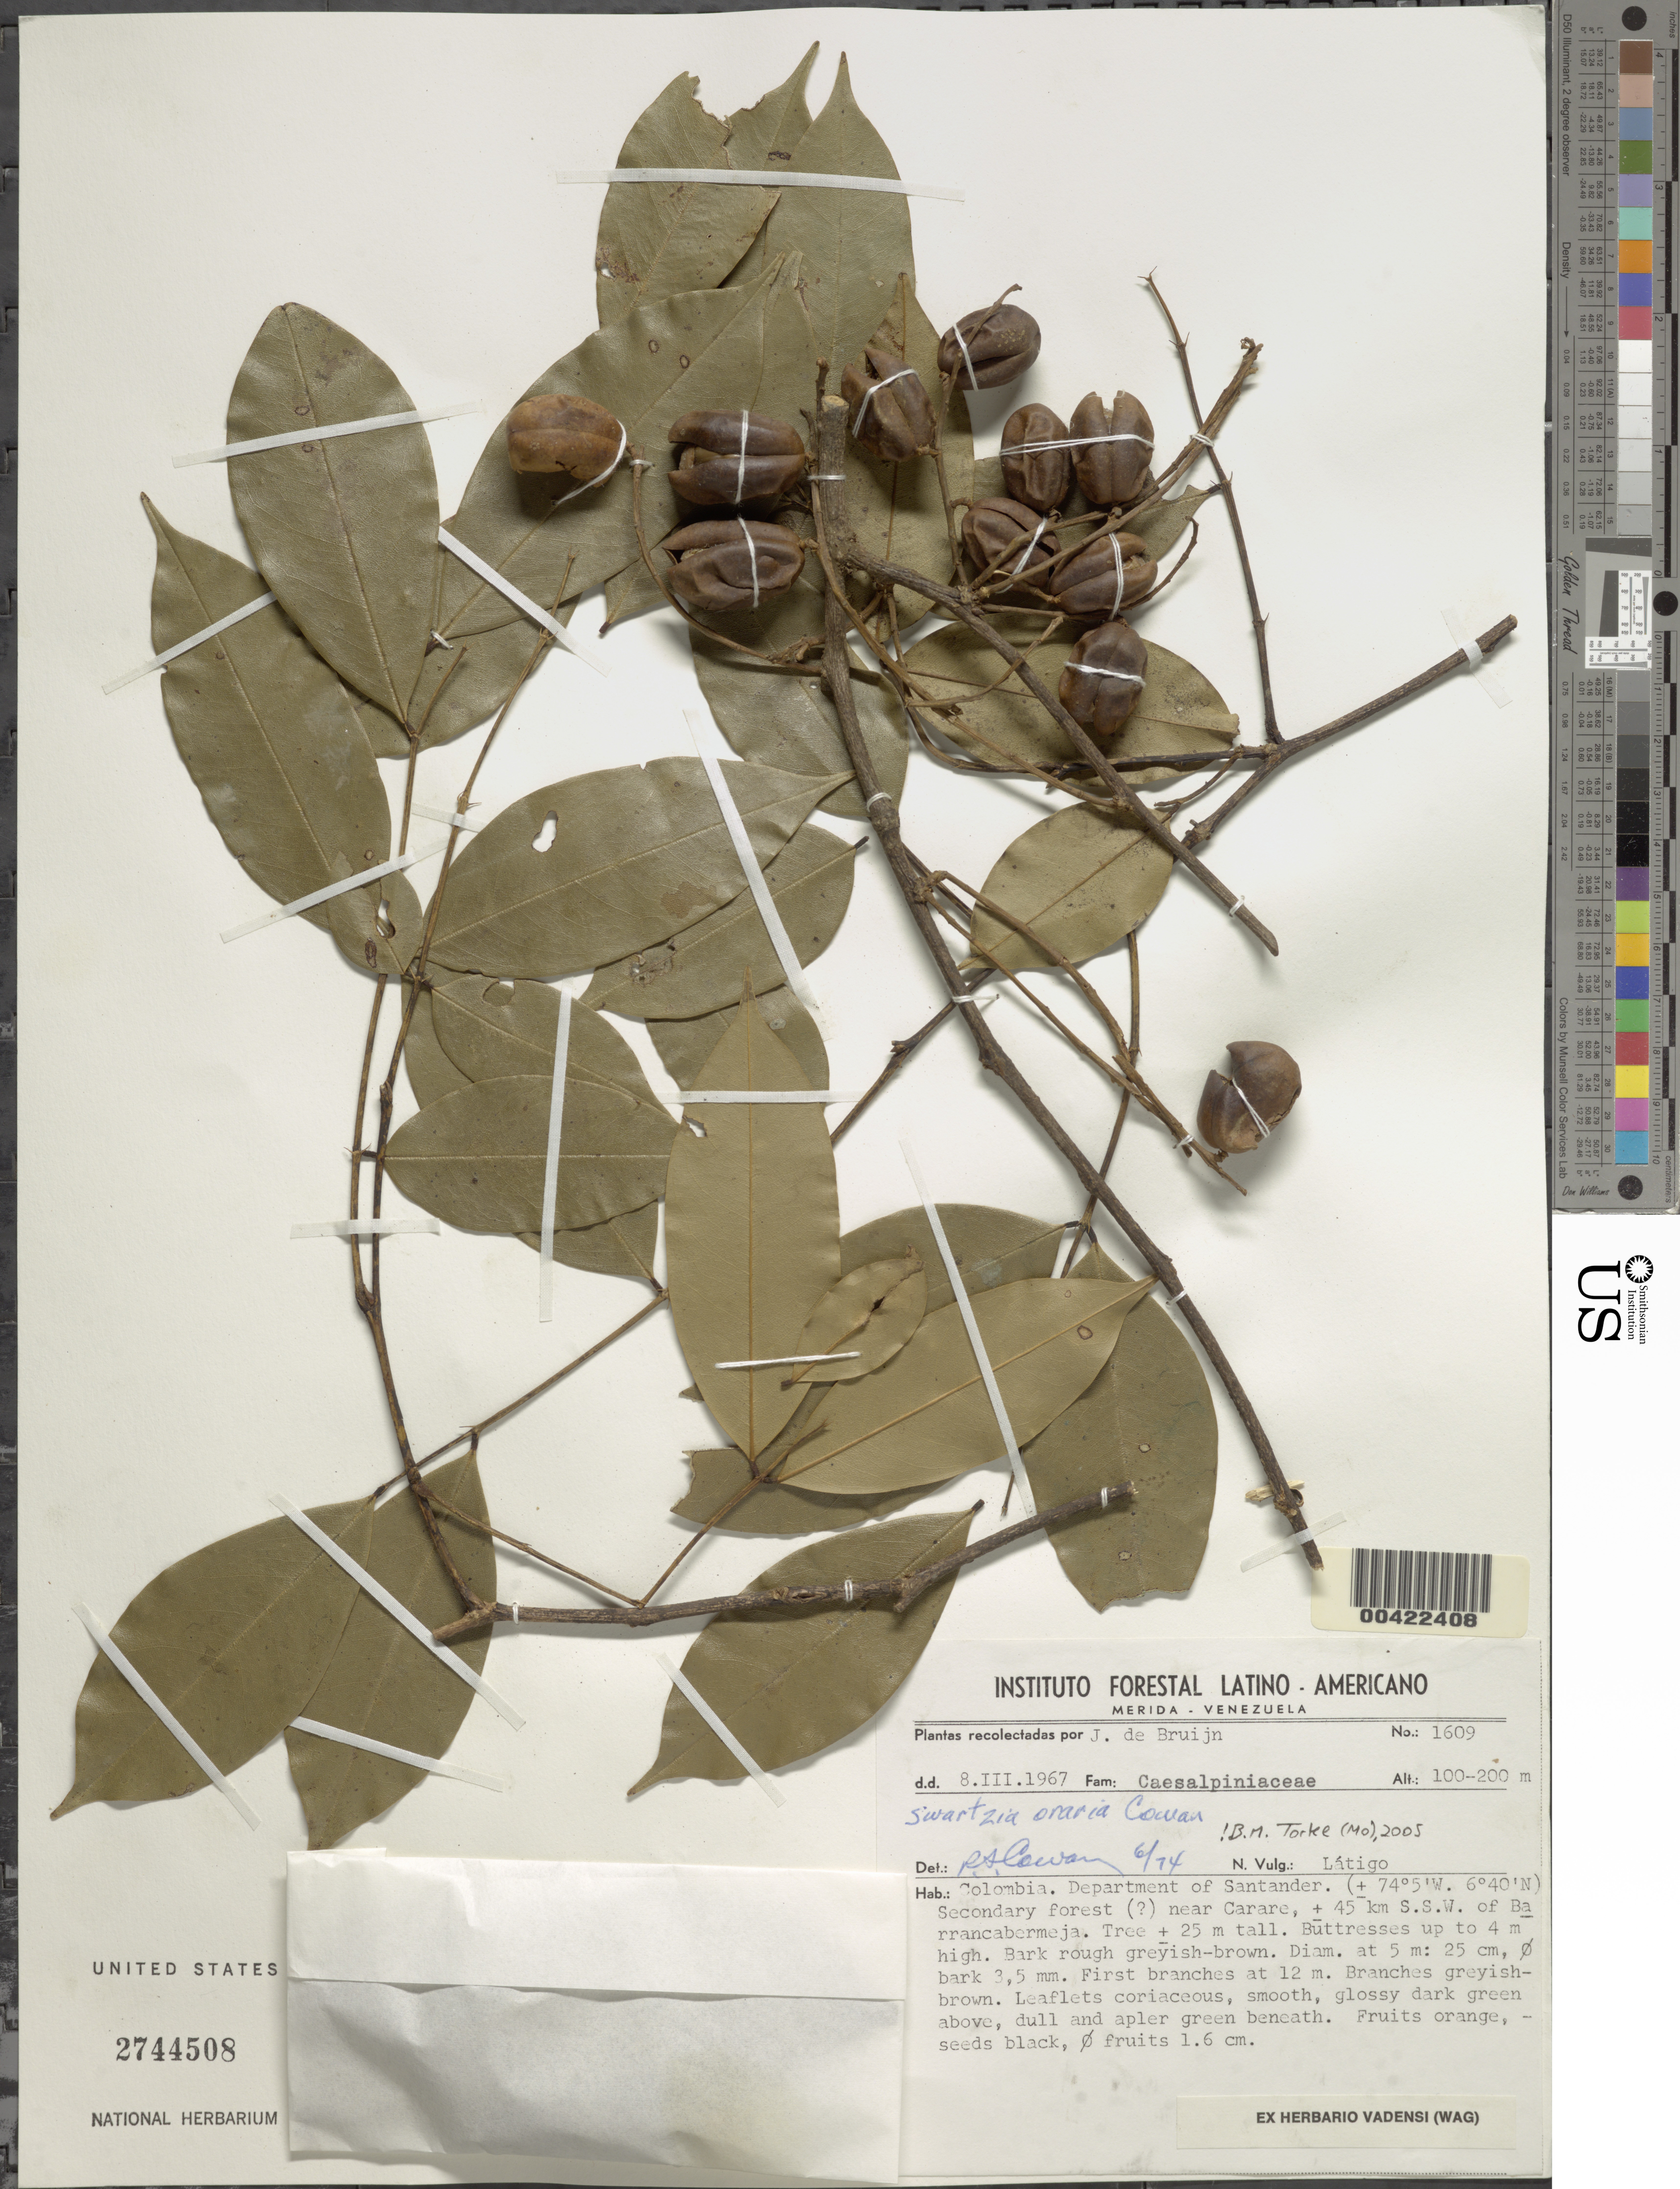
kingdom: Plantae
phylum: Tracheophyta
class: Magnoliopsida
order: Fabales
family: Fabaceae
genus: Swartzia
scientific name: Swartzia oraria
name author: R.S. Cowan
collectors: J. Bruijn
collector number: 1609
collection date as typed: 08 Mar 1967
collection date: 1967-03-08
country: Colombia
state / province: Santander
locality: Carare, near; ca. 45 km SSW of Barrancabemeja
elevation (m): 100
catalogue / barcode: US 2744508